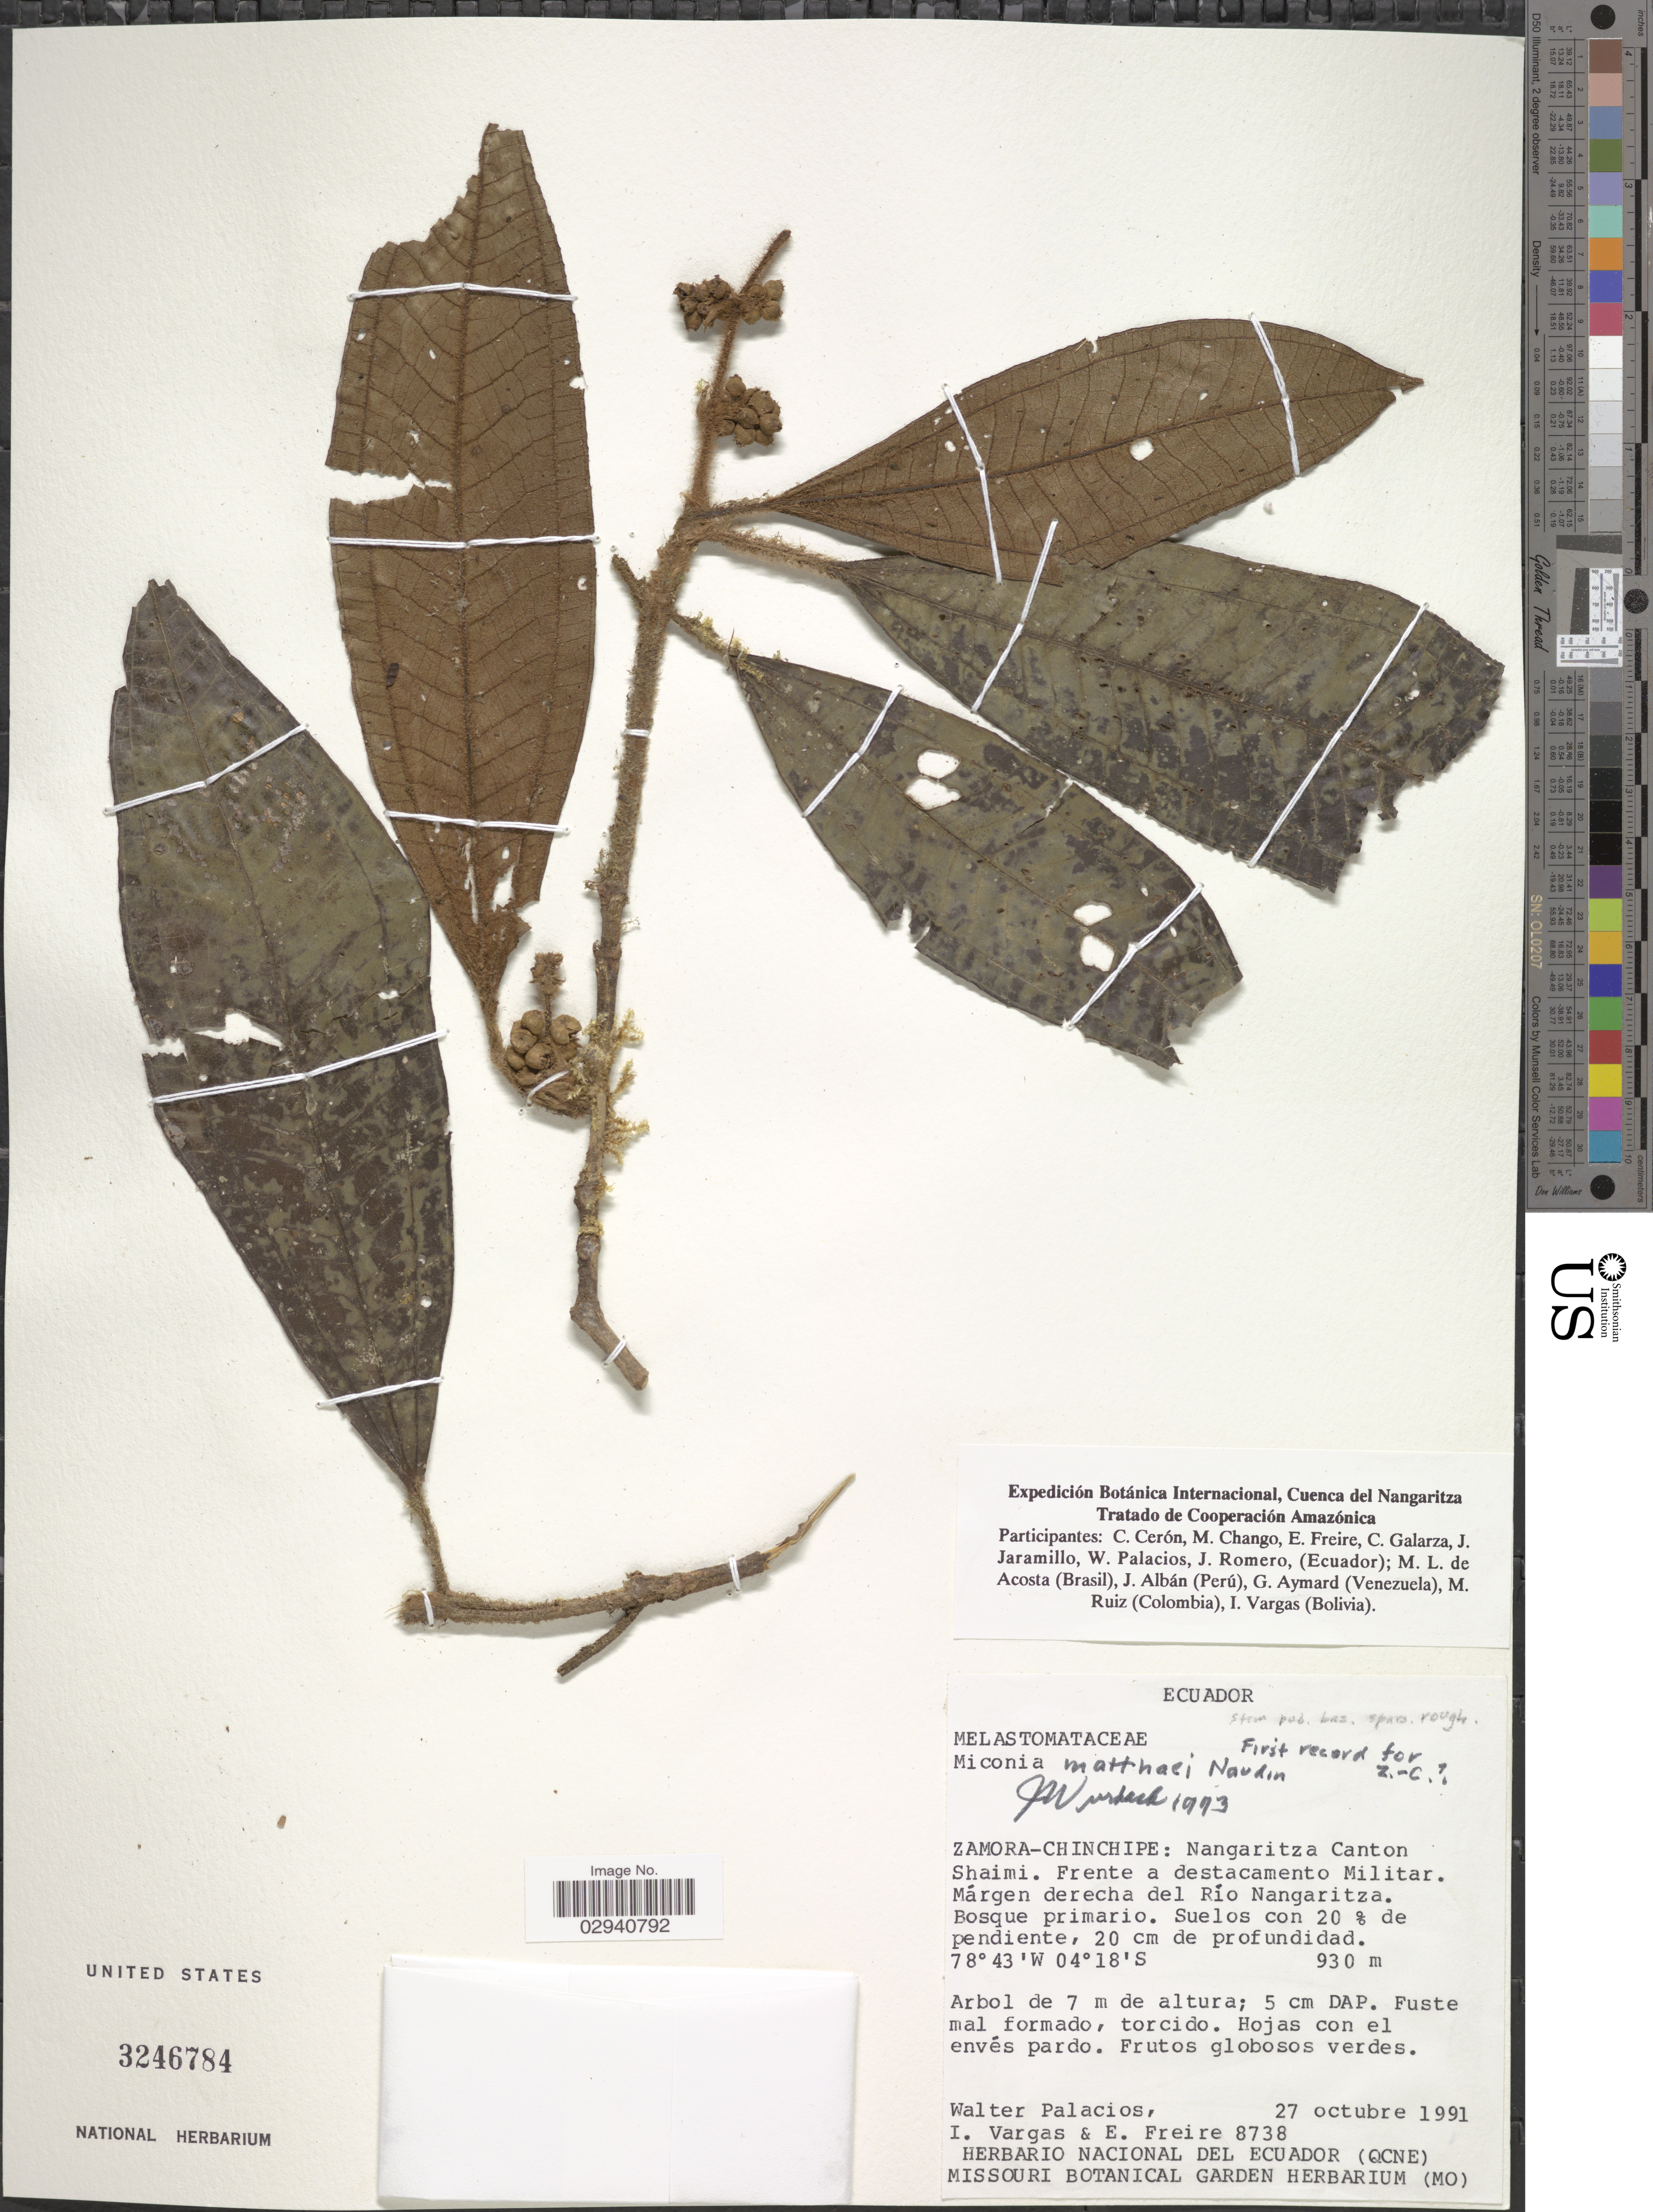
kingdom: Plantae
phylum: Tracheophyta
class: Magnoliopsida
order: Myrtales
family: Melastomataceae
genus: Miconia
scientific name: Miconia matthaei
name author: Naudin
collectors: W. Palacios, I. Vargas & E. Freire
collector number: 8738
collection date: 1991-10-27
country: Ecuador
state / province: Zamora-Chinchipe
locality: Nangaritza Canton Shaimi. Frente a destacamento Militar. Márgen derecha del Río Nangaritza.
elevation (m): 930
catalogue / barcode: US 3246784